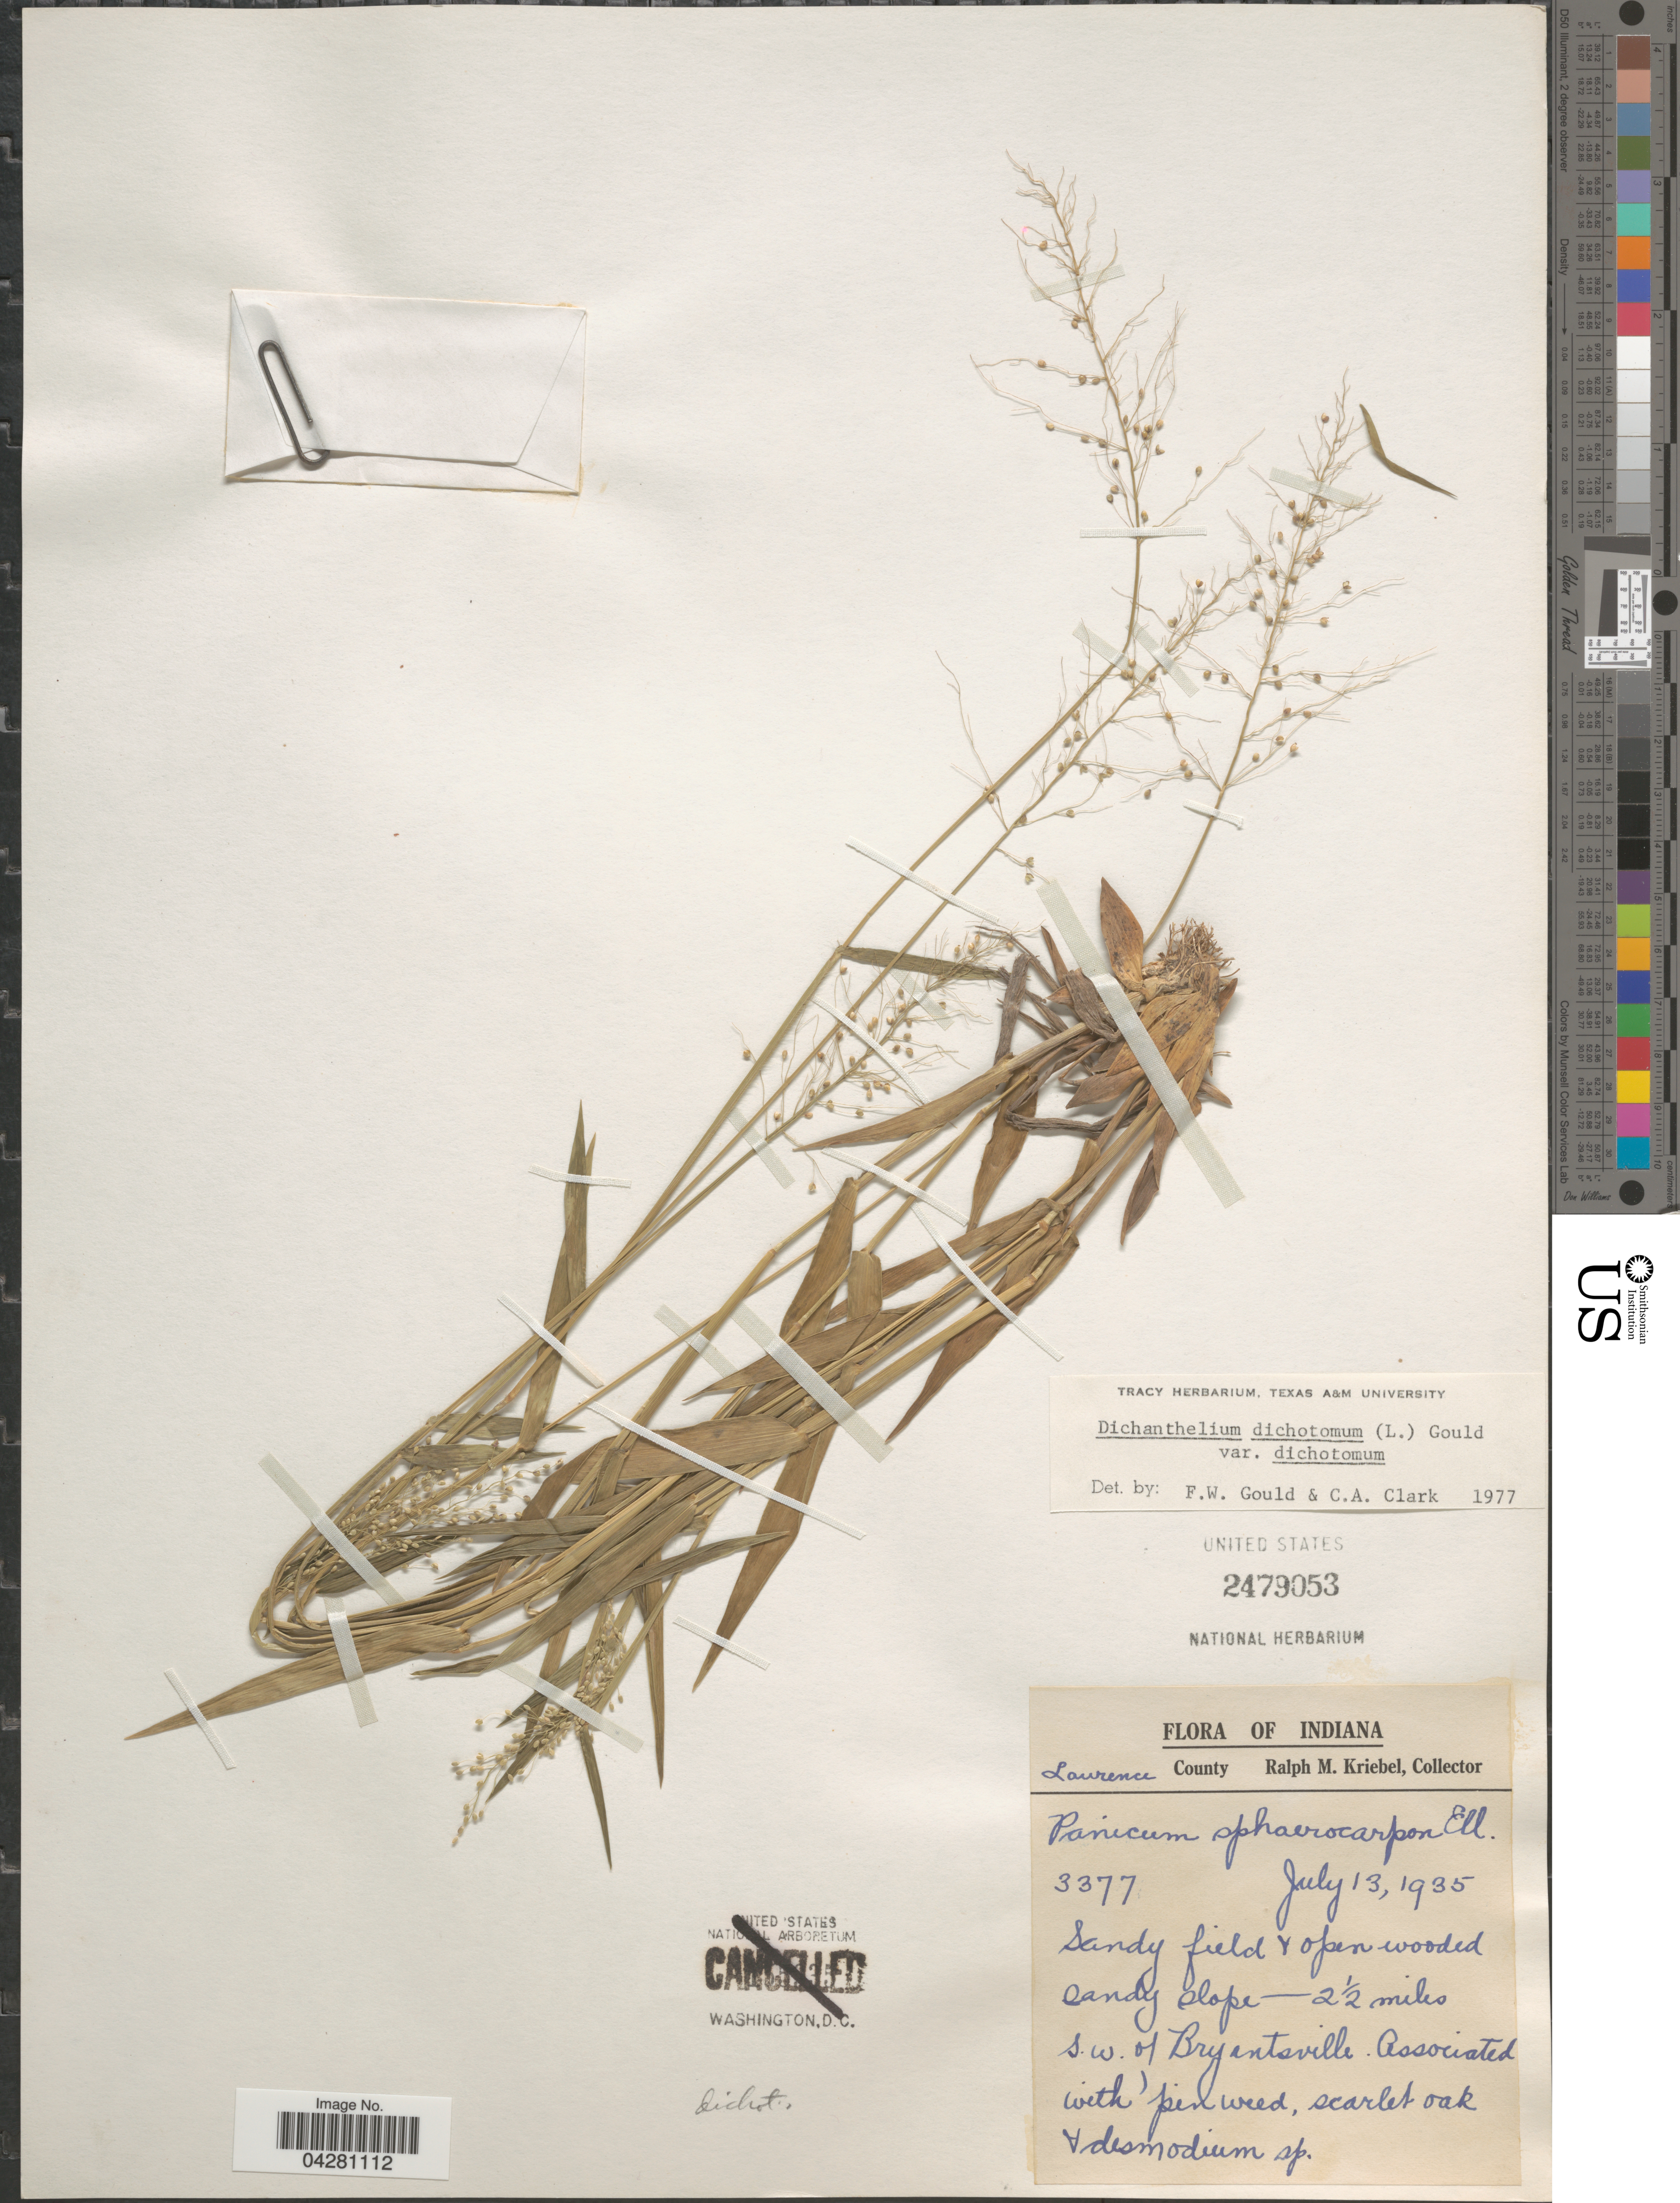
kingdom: Plantae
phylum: Tracheophyta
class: Liliopsida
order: Poales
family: Poaceae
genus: Dichanthelium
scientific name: Dichanthelium dichotomum var. dichotomum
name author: (L.) Gould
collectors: R. M. Kriebel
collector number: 3377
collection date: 1935-07-13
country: United States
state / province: Indiana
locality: Laurence County. 2½ miles s.w. of Bryantsville.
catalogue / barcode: US 2479053